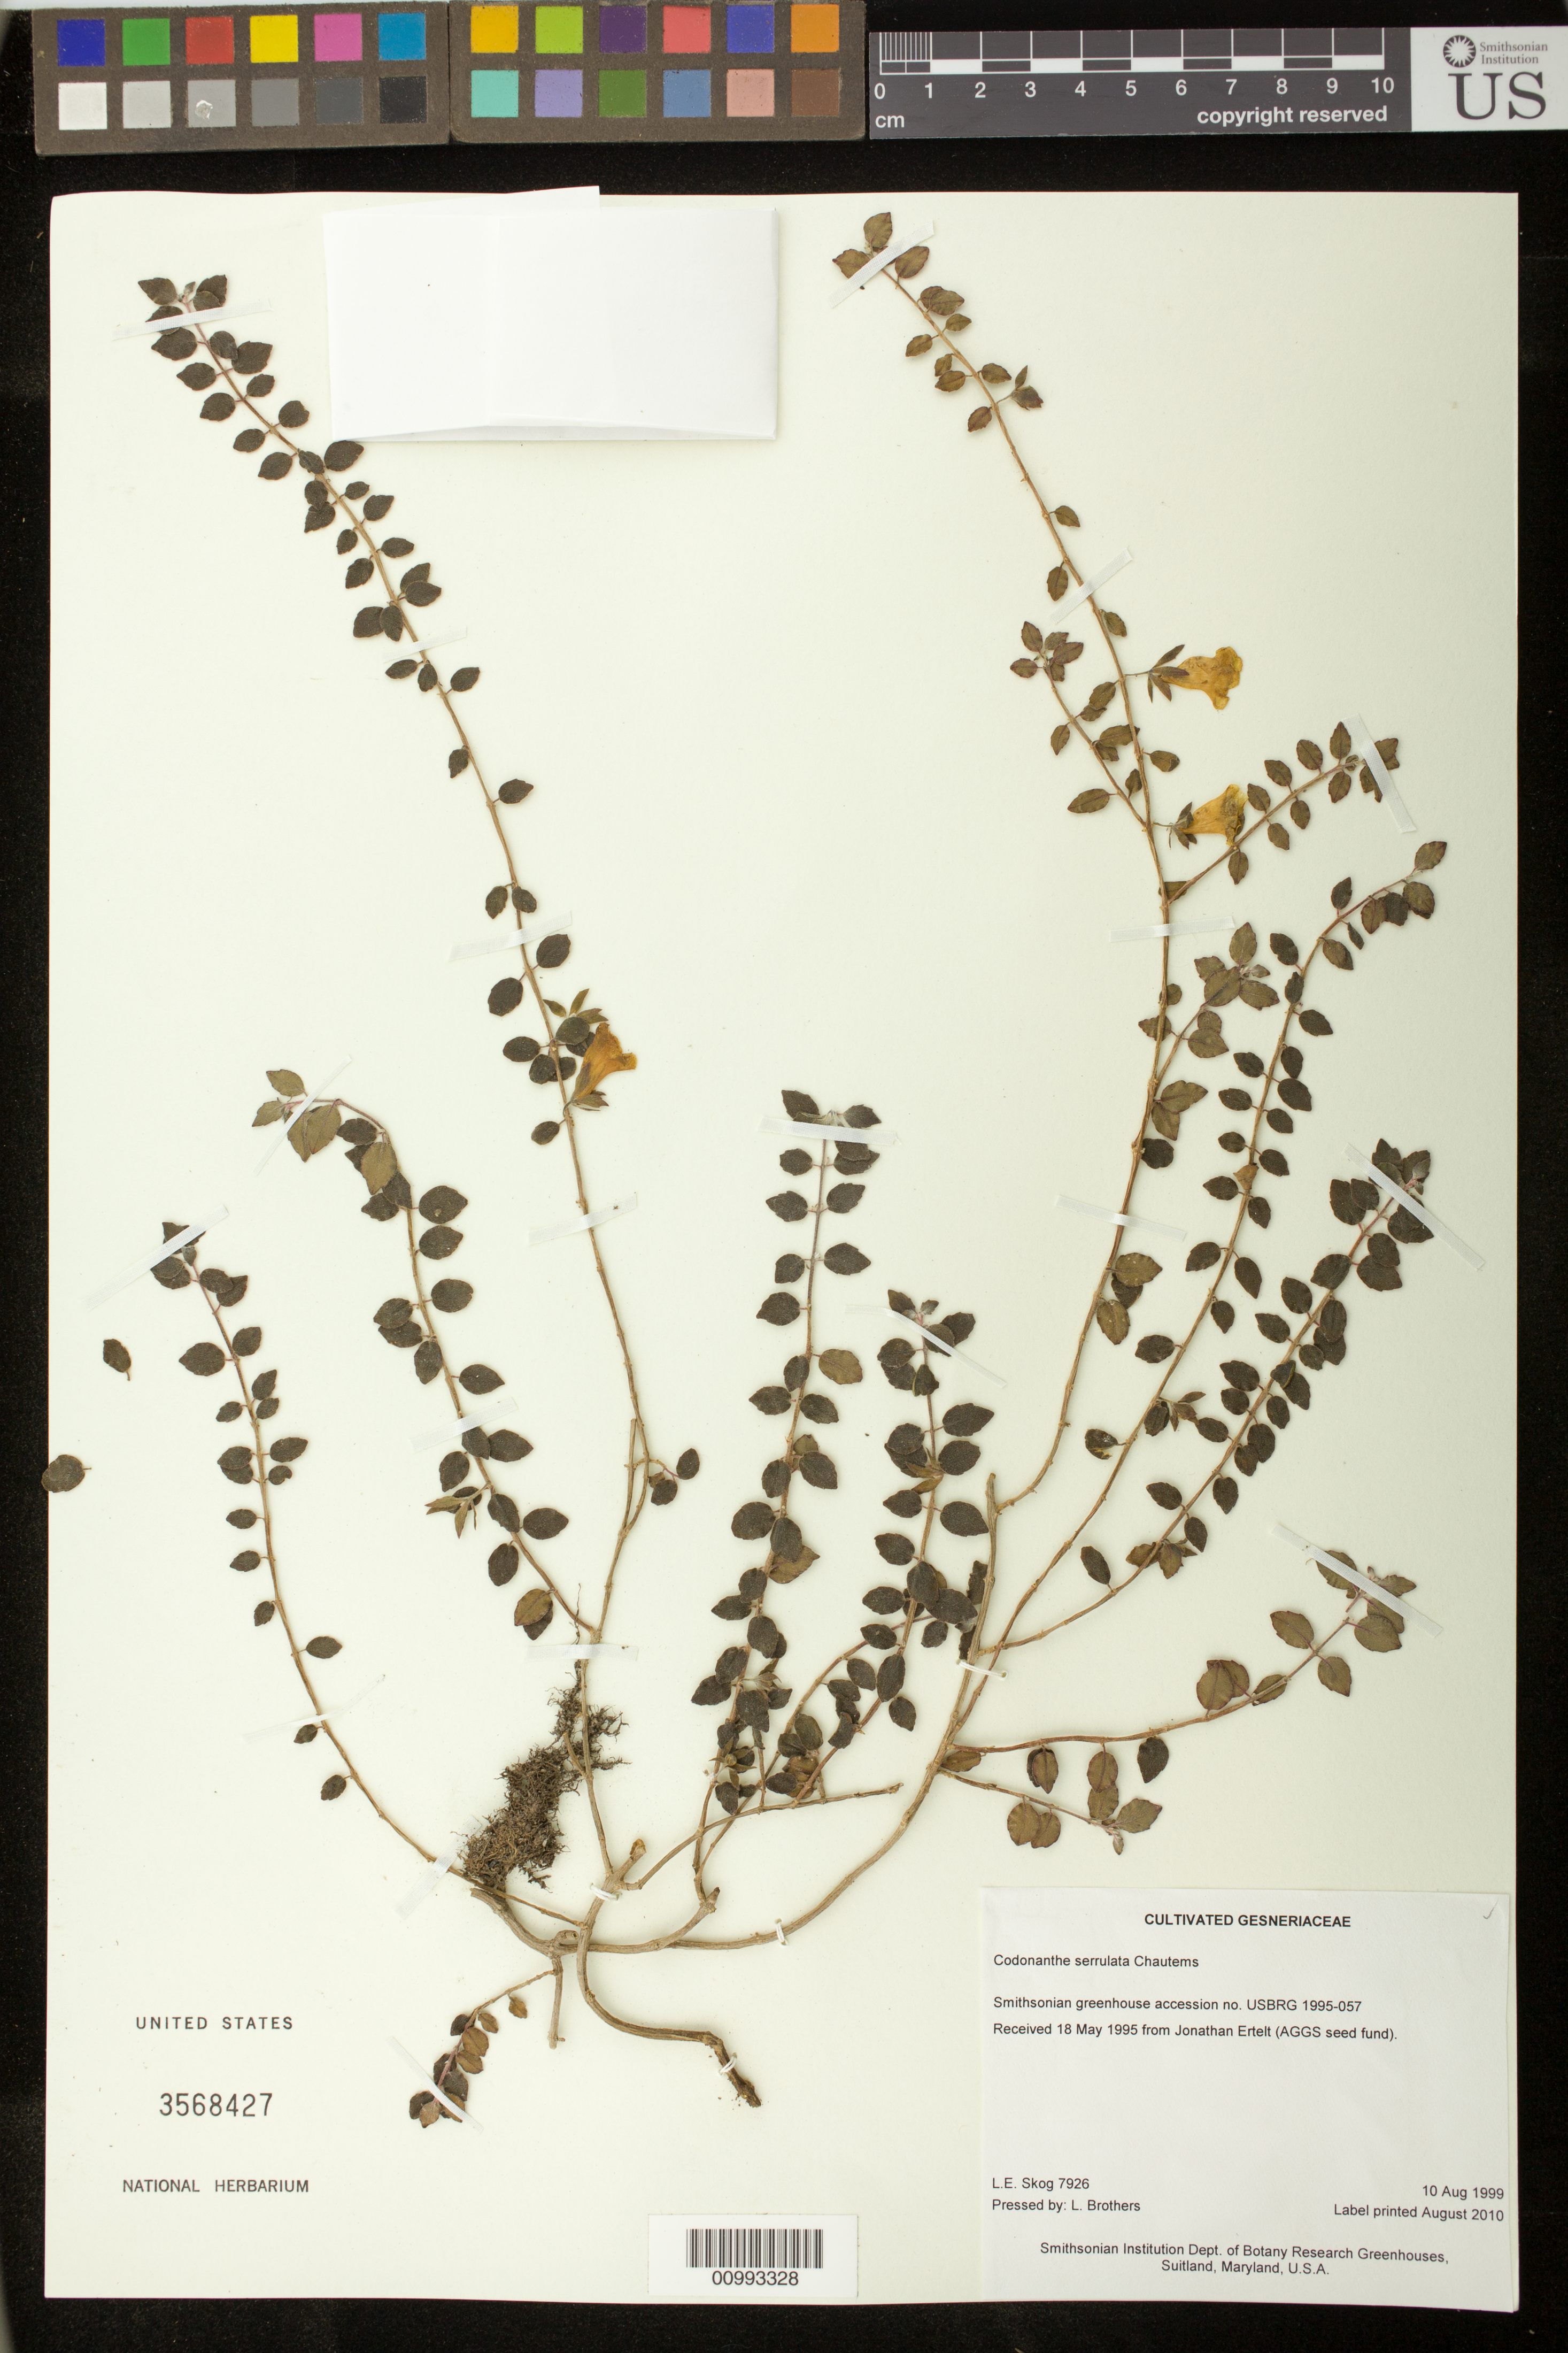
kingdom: Plantae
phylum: Tracheophyta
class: Magnoliopsida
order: Lamiales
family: Gesneriaceae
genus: Codonanthe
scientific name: Codonanthe serrulata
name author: Chautems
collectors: L. E. Skog & L. Brothers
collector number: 7926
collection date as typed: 10 Aug 1999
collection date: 1999-08-10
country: United States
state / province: Maryland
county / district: Prince George's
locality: Smithsonian Institution Dept. of Botany Research Greenhouses, Suitland, Maryland, U.S.A.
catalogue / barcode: US 3568427